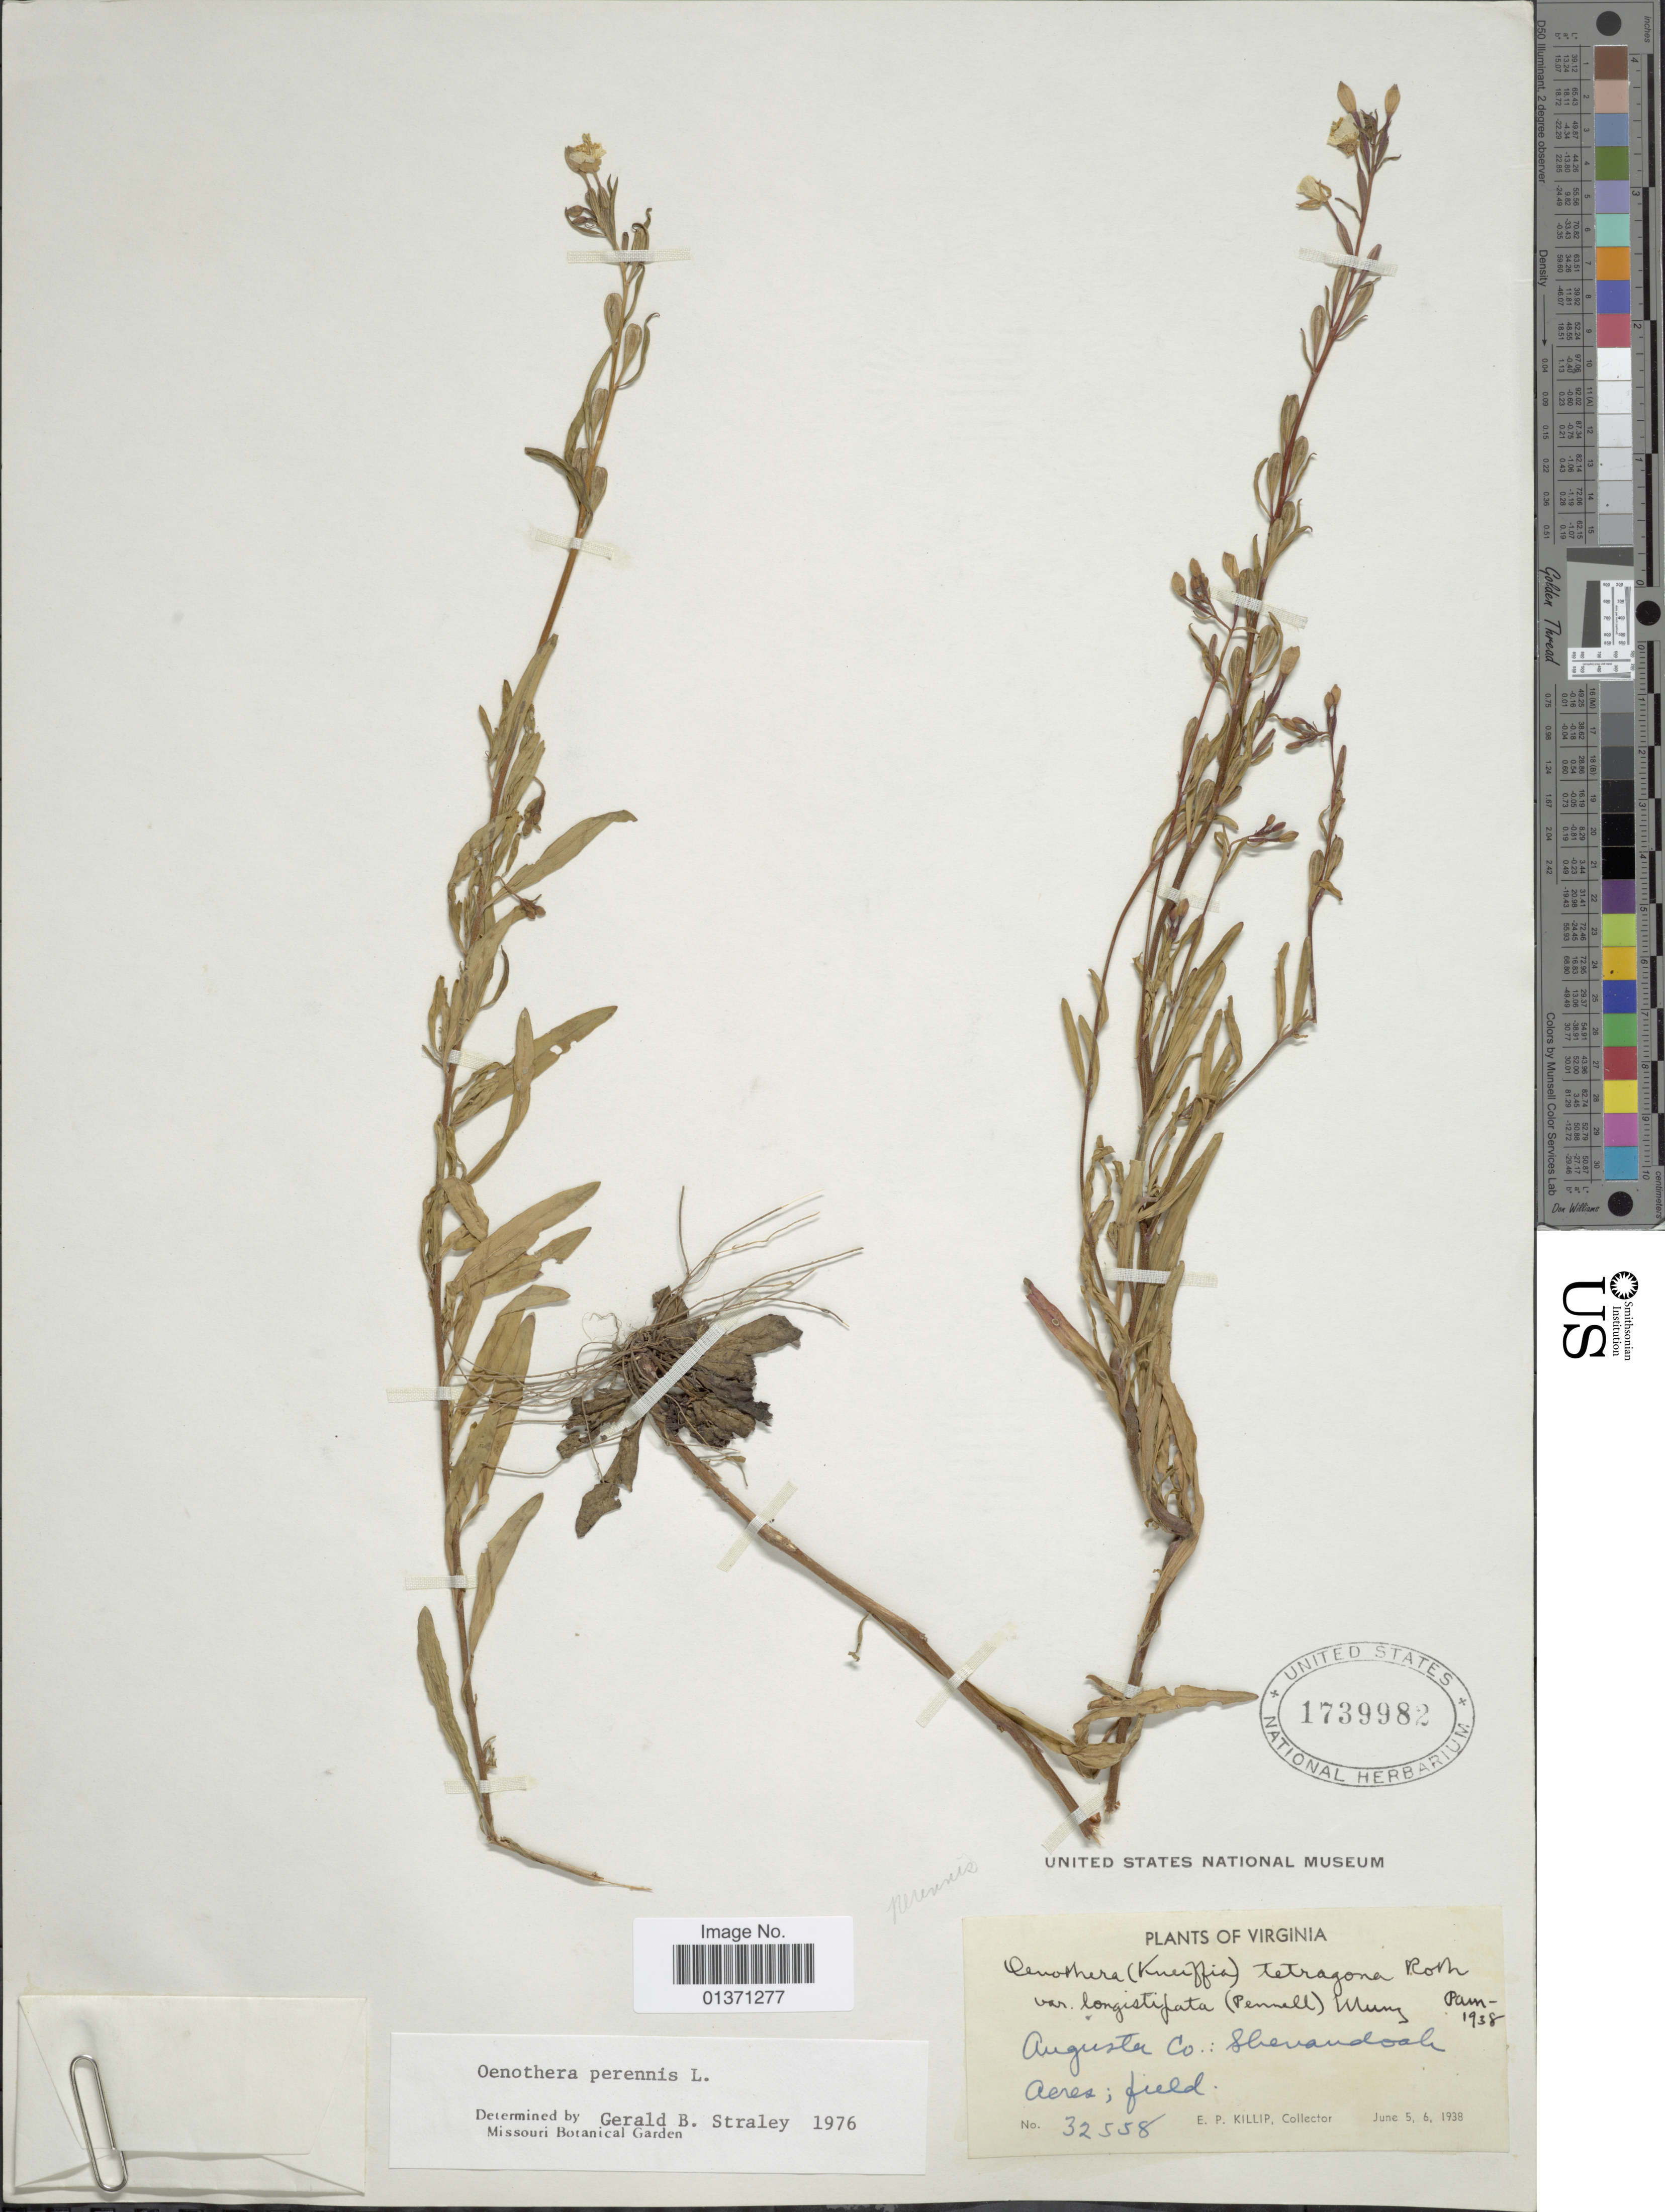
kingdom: Plantae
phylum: Tracheophyta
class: Magnoliopsida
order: Myrtales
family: Onagraceae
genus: Oenothera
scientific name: Oenothera perennis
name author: L.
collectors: E. P. Killip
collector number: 32558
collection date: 1938-06-05/1938-06-06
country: United States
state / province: Virginia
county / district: Augusta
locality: Shenandoah Acres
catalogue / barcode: US 1739982